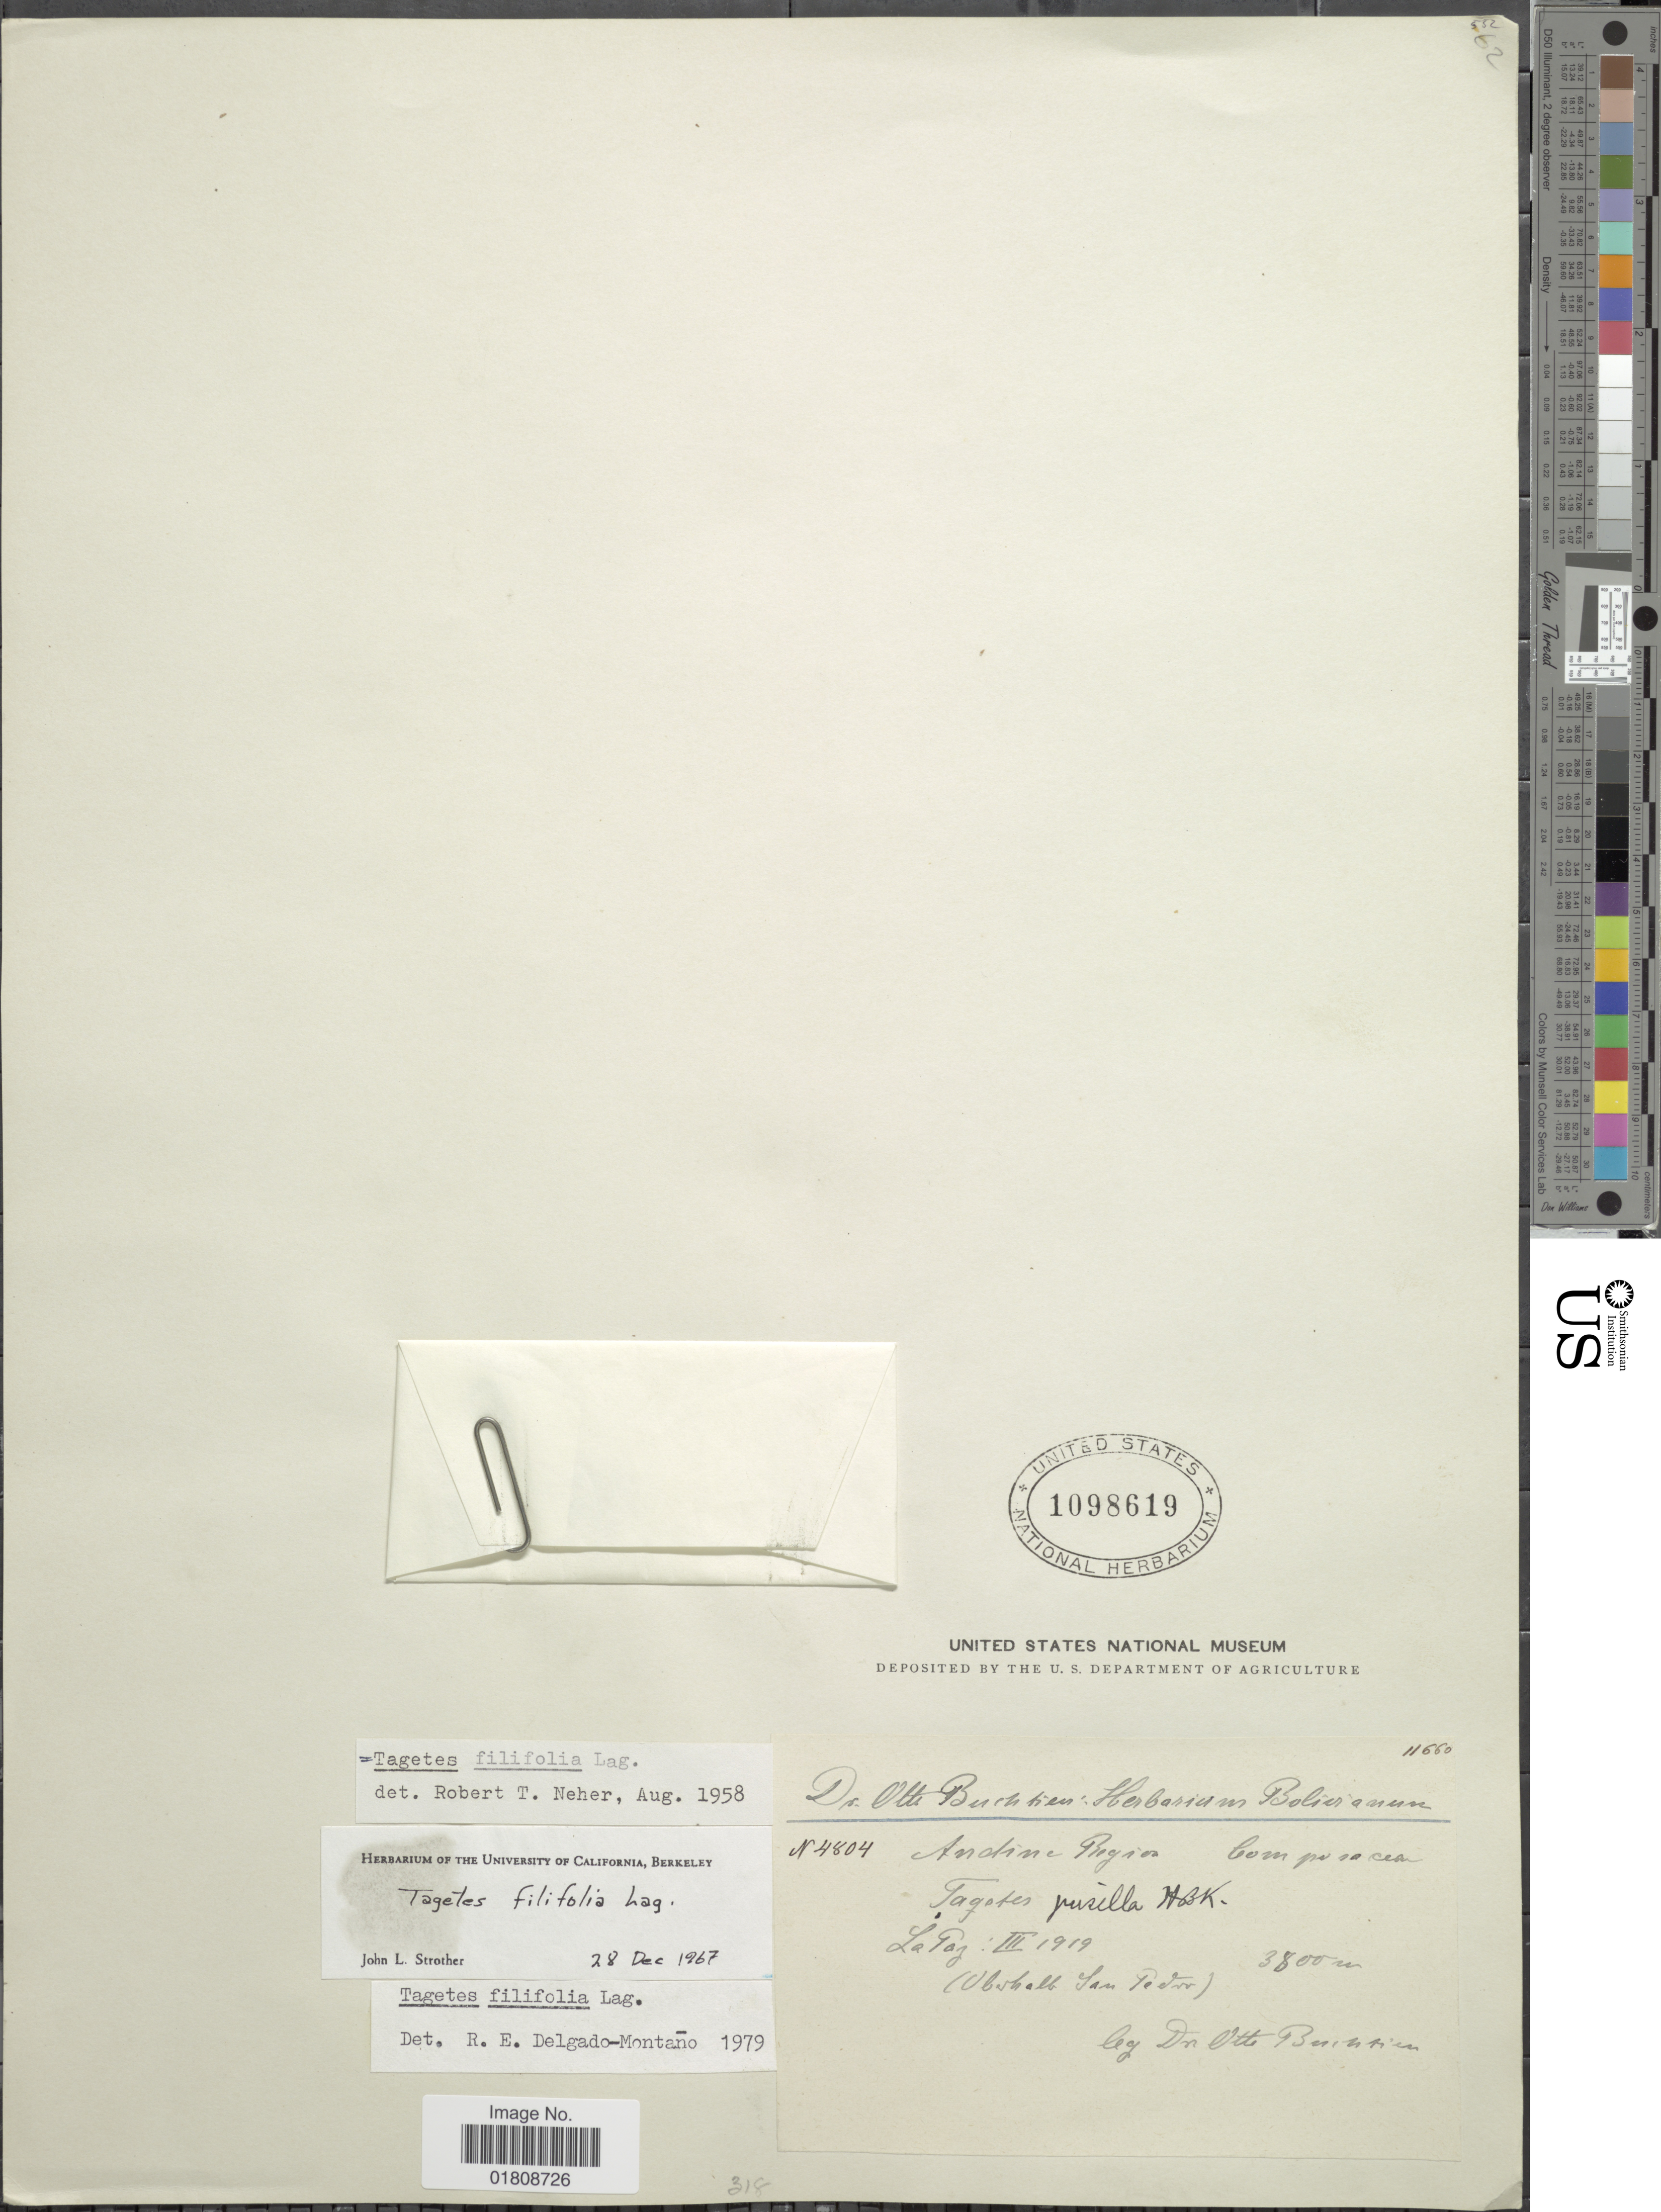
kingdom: Plantae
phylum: Tracheophyta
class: Magnoliopsida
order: Asterales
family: Asteraceae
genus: Tagetes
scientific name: Tagetes filifolia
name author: Lag.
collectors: O. Buchtien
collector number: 4804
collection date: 1919-03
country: Bolivia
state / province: La Paz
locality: Obshalb San Pedro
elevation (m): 3800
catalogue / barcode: US 1098619